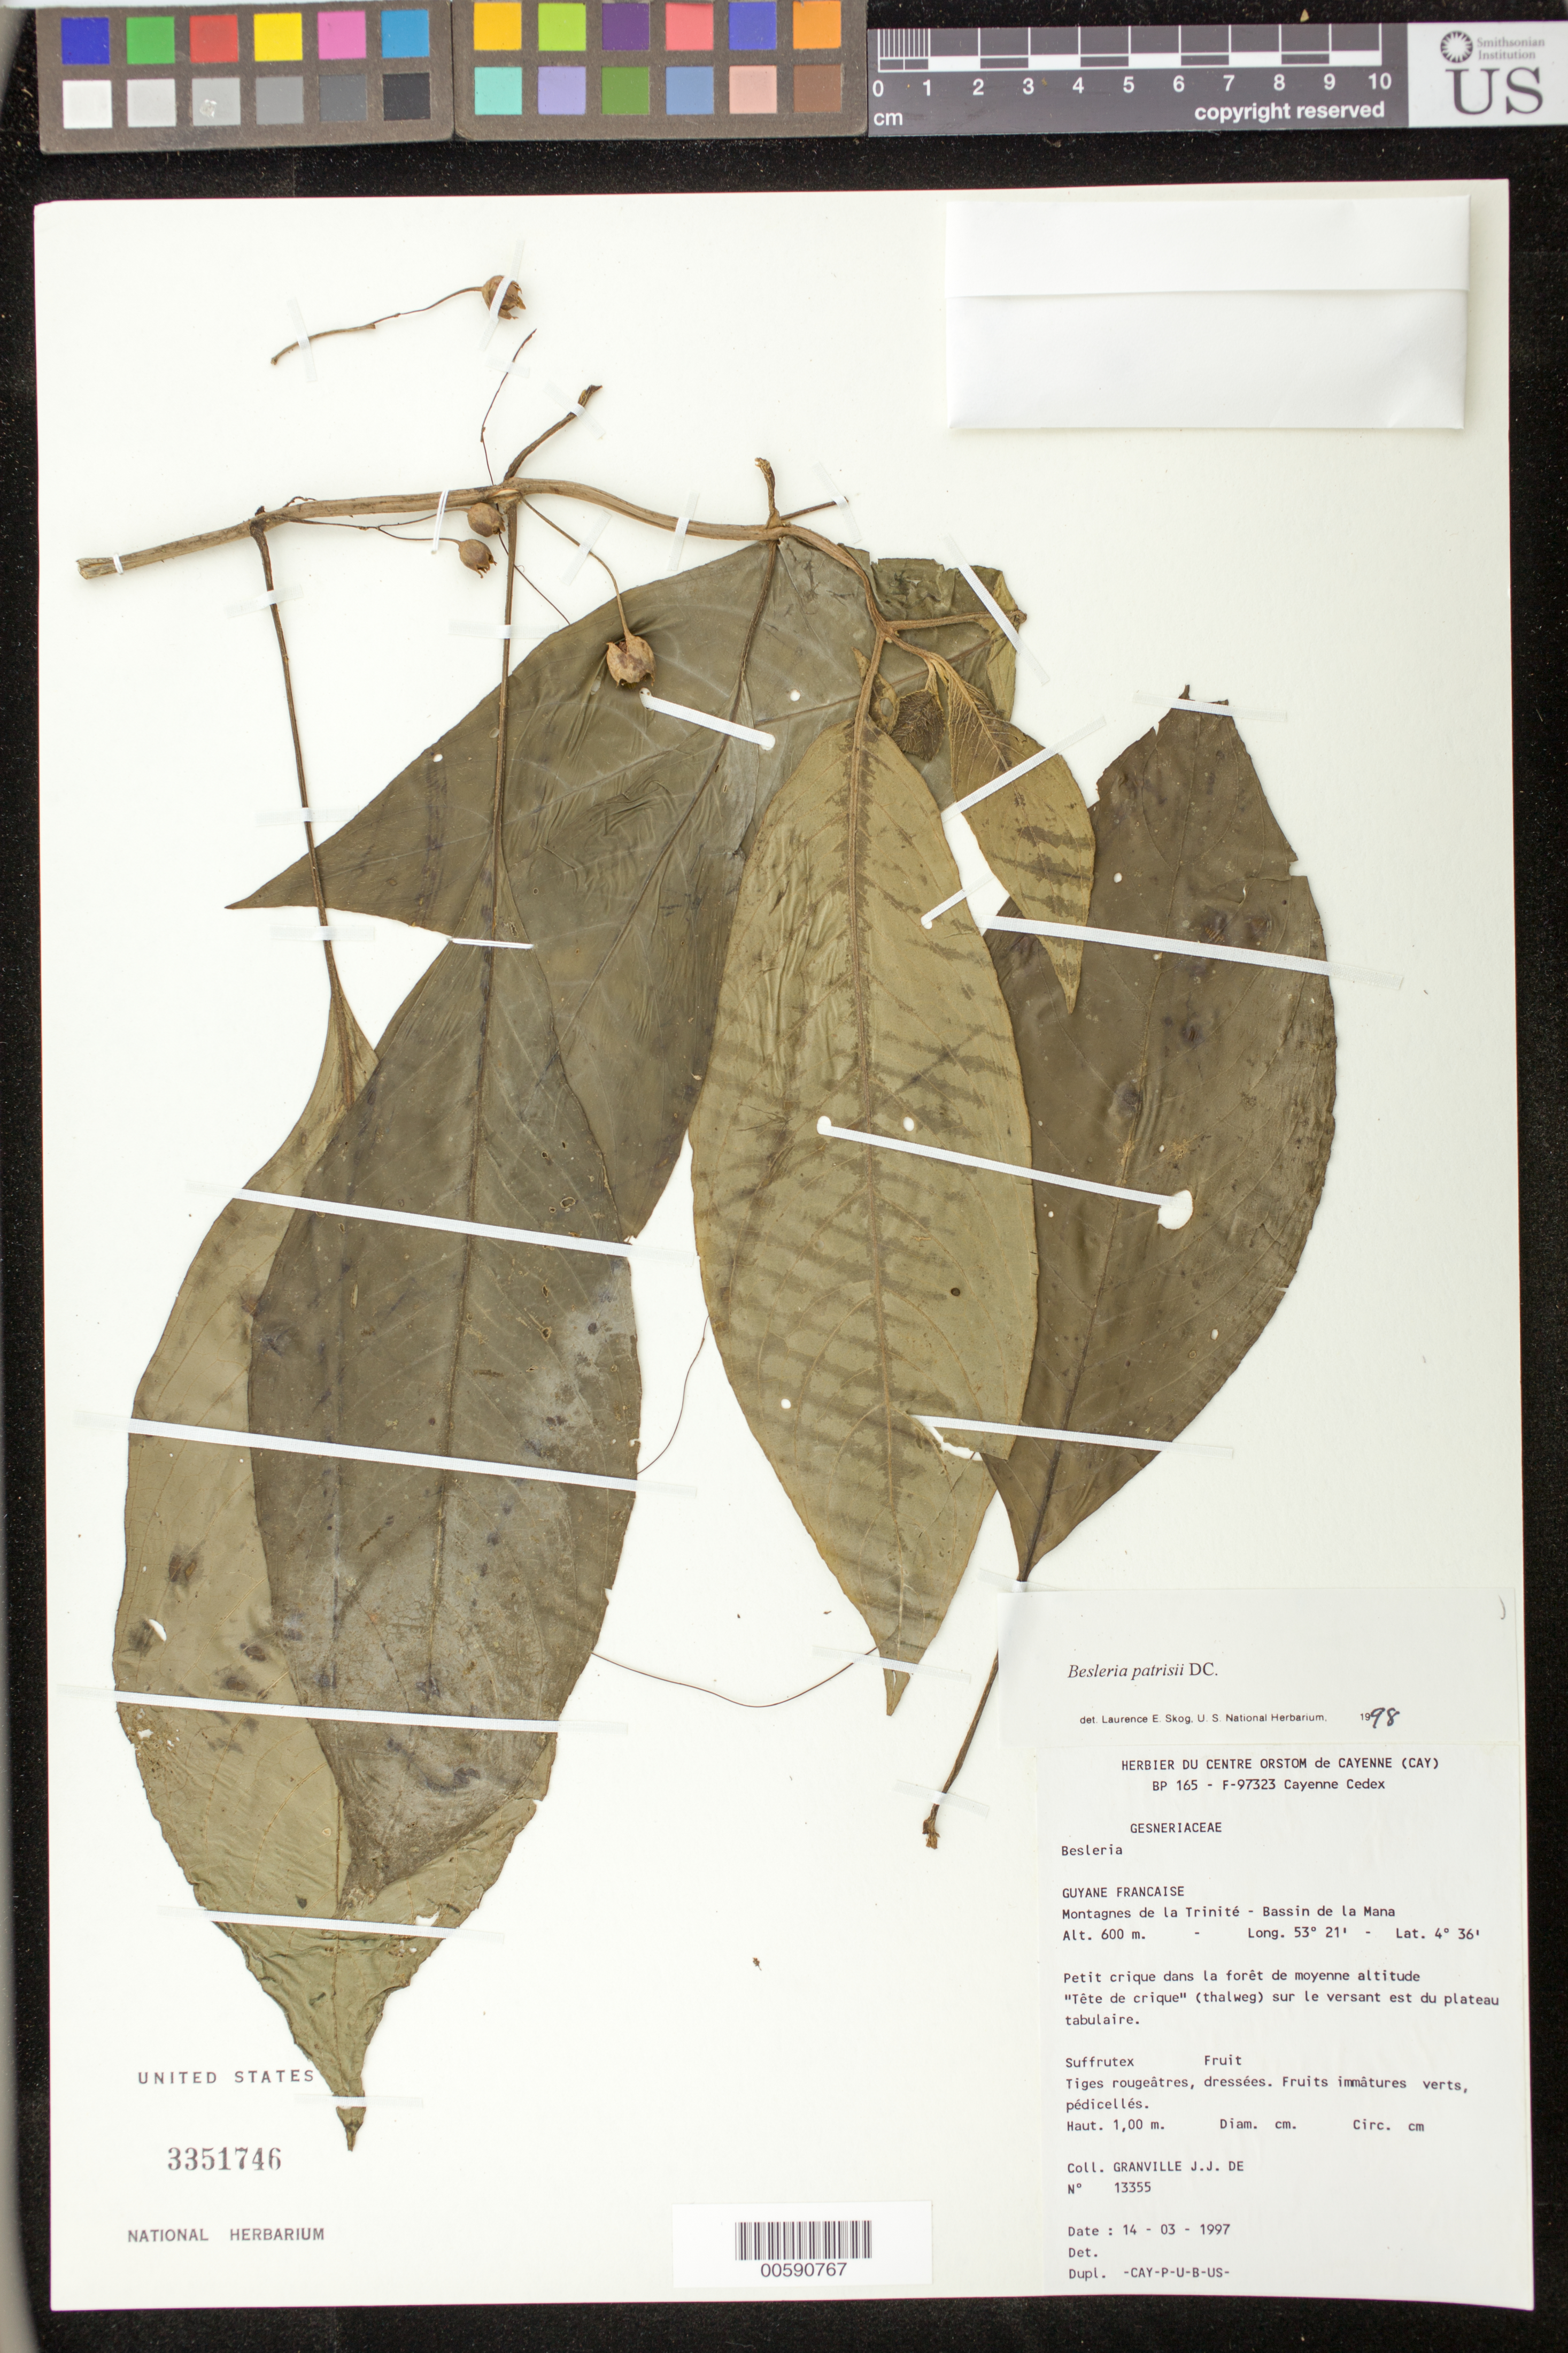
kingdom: Plantae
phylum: Tracheophyta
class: Magnoliopsida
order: Lamiales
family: Gesneriaceae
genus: Besleria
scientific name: Besleria patrisii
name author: DC.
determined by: Skog, Laurence E.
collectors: J.-J. de Granville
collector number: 13355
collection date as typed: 14 Mar 1997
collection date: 1997-03-14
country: French Guiana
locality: Montagnes de la Trinité, bassin de la Mana; "tête de crique" (thalweg) sur le versant est du plateau tabulaire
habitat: Petit crique dans la forêt de moyenne altitude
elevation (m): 600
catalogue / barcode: US 3351746